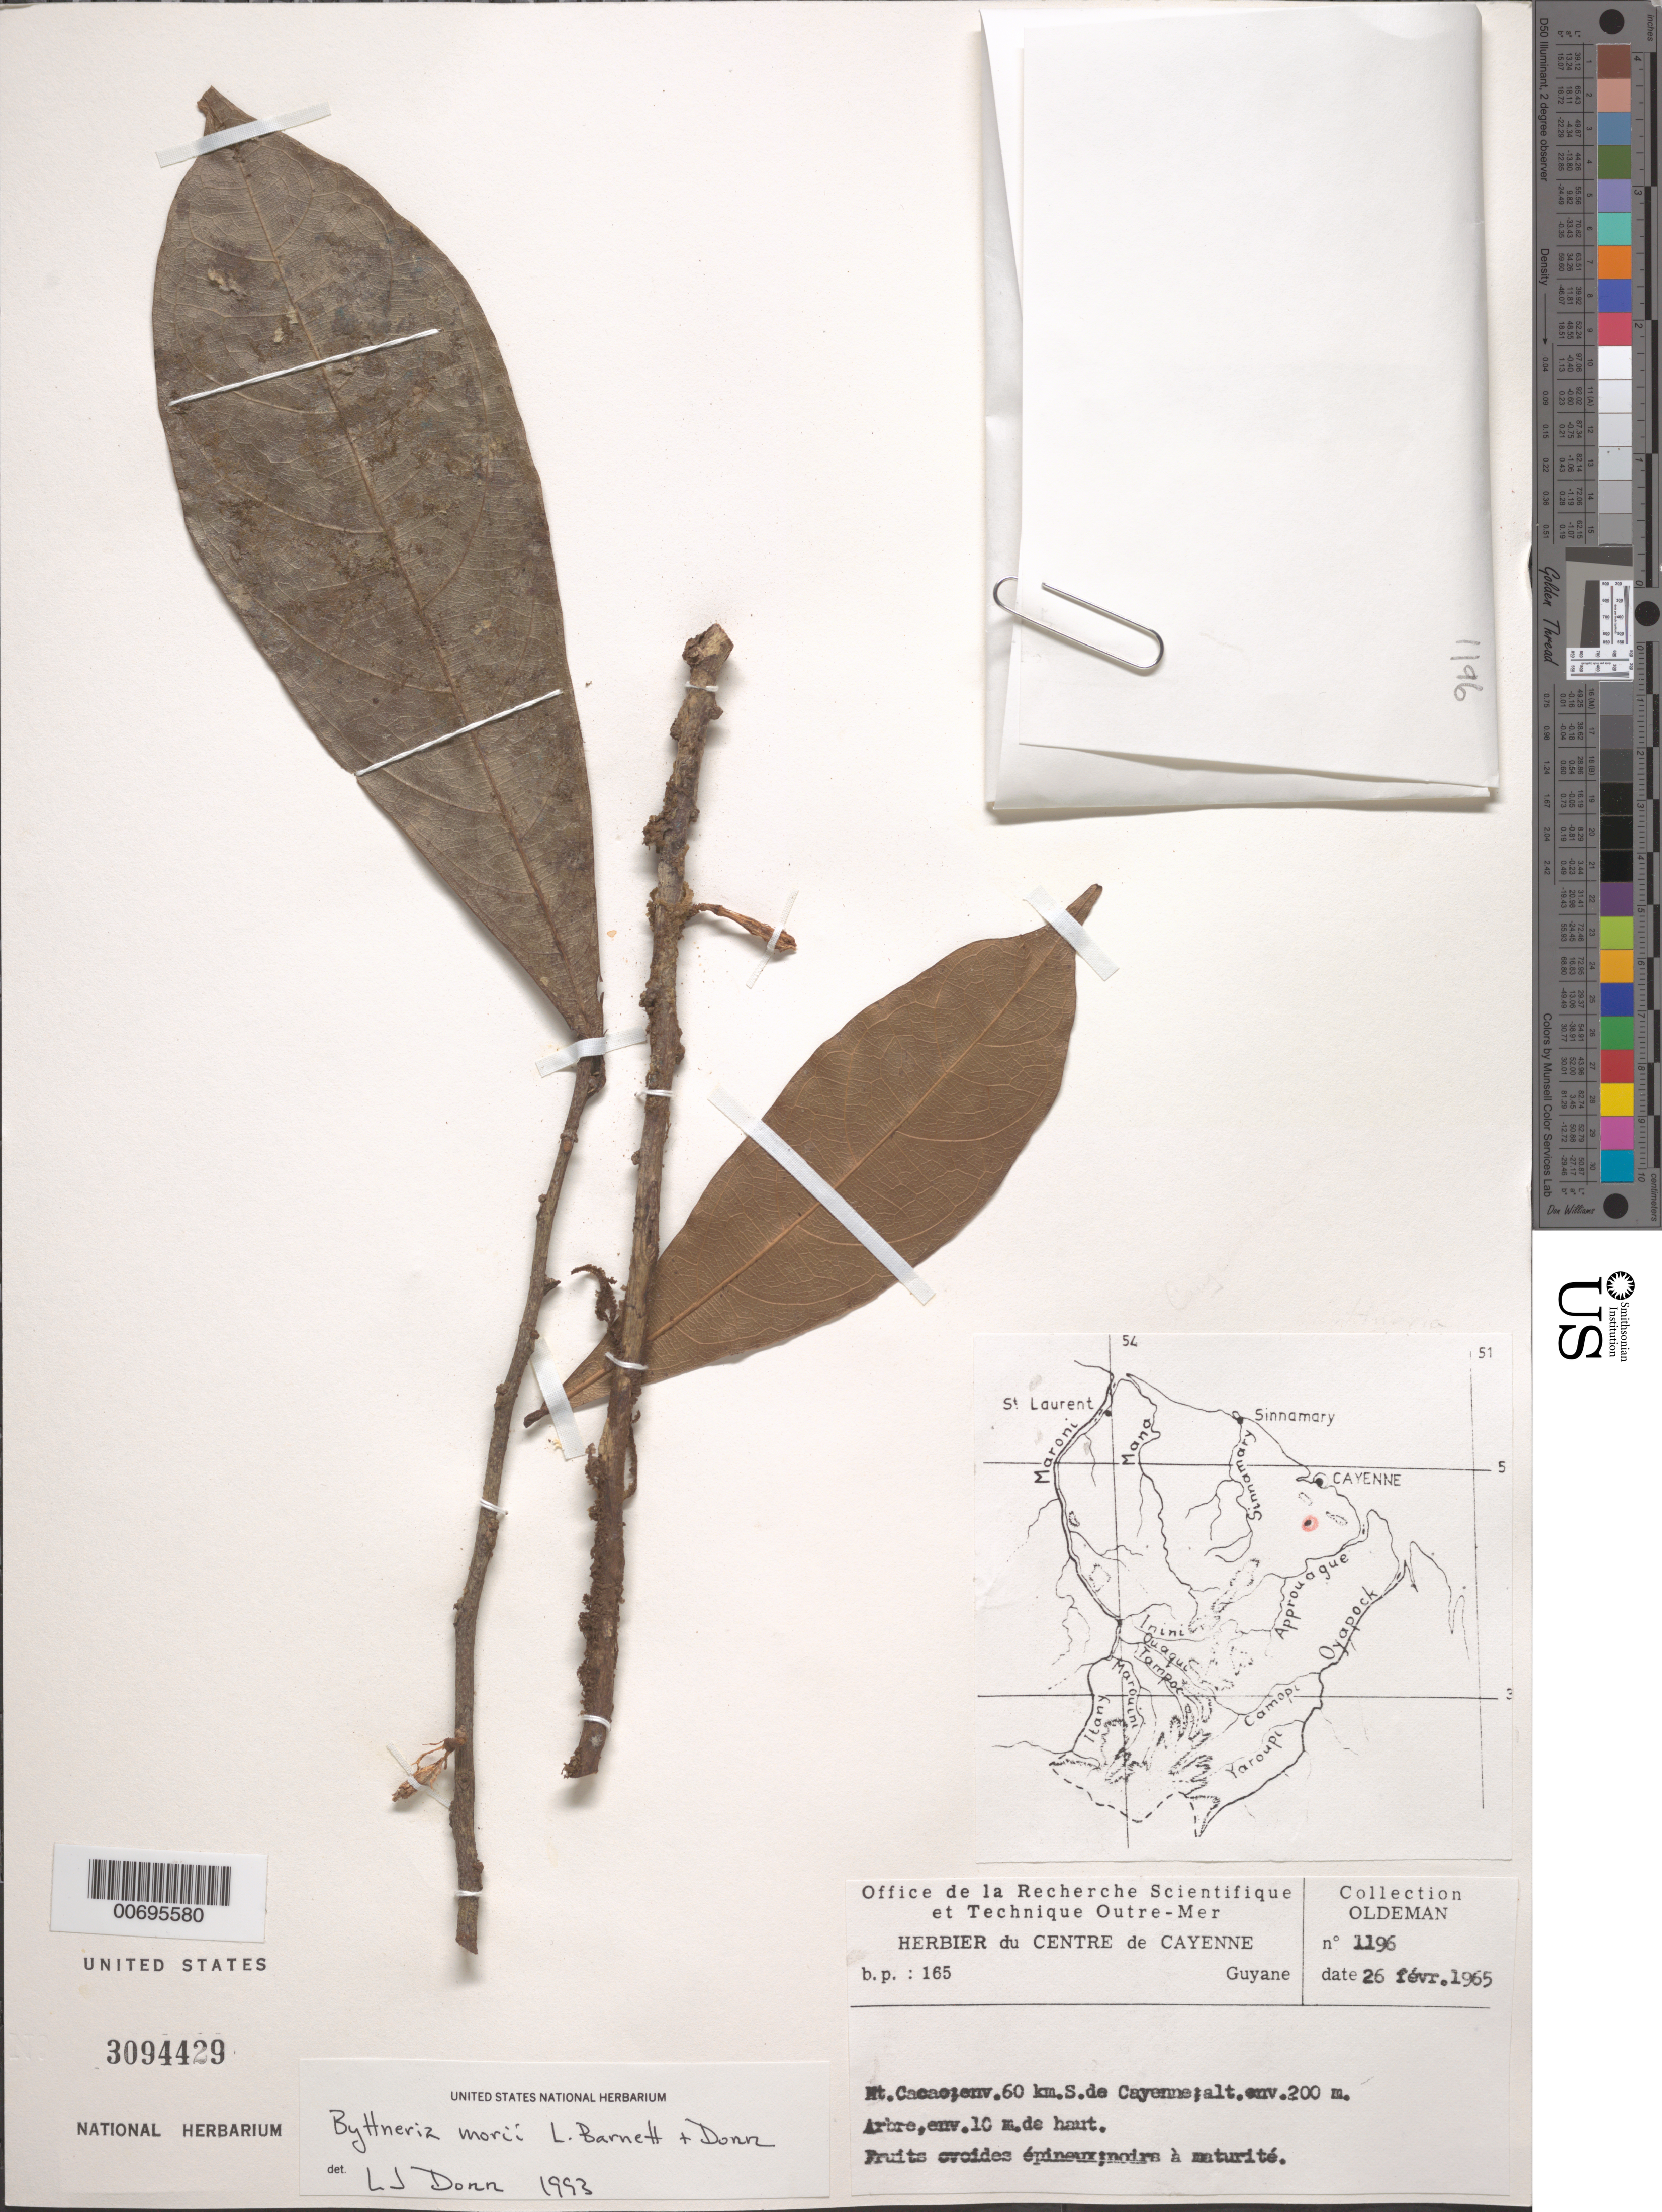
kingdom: Plantae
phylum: Tracheophyta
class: Magnoliopsida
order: Malvales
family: Malvaceae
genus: Byttneria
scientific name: Byttneria morii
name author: L.C. Barnett & Dorr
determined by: Dorr, L. J., (BOT), Smithsonian Institution - National Museum of Natural History (UNITED STATES)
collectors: R. Oldeman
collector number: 1196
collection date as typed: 26-Feb-65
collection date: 1965-02-26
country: French Guiana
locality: Mt. Cacao, env. 60 km S de Cayenne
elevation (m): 200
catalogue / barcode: US 3094429